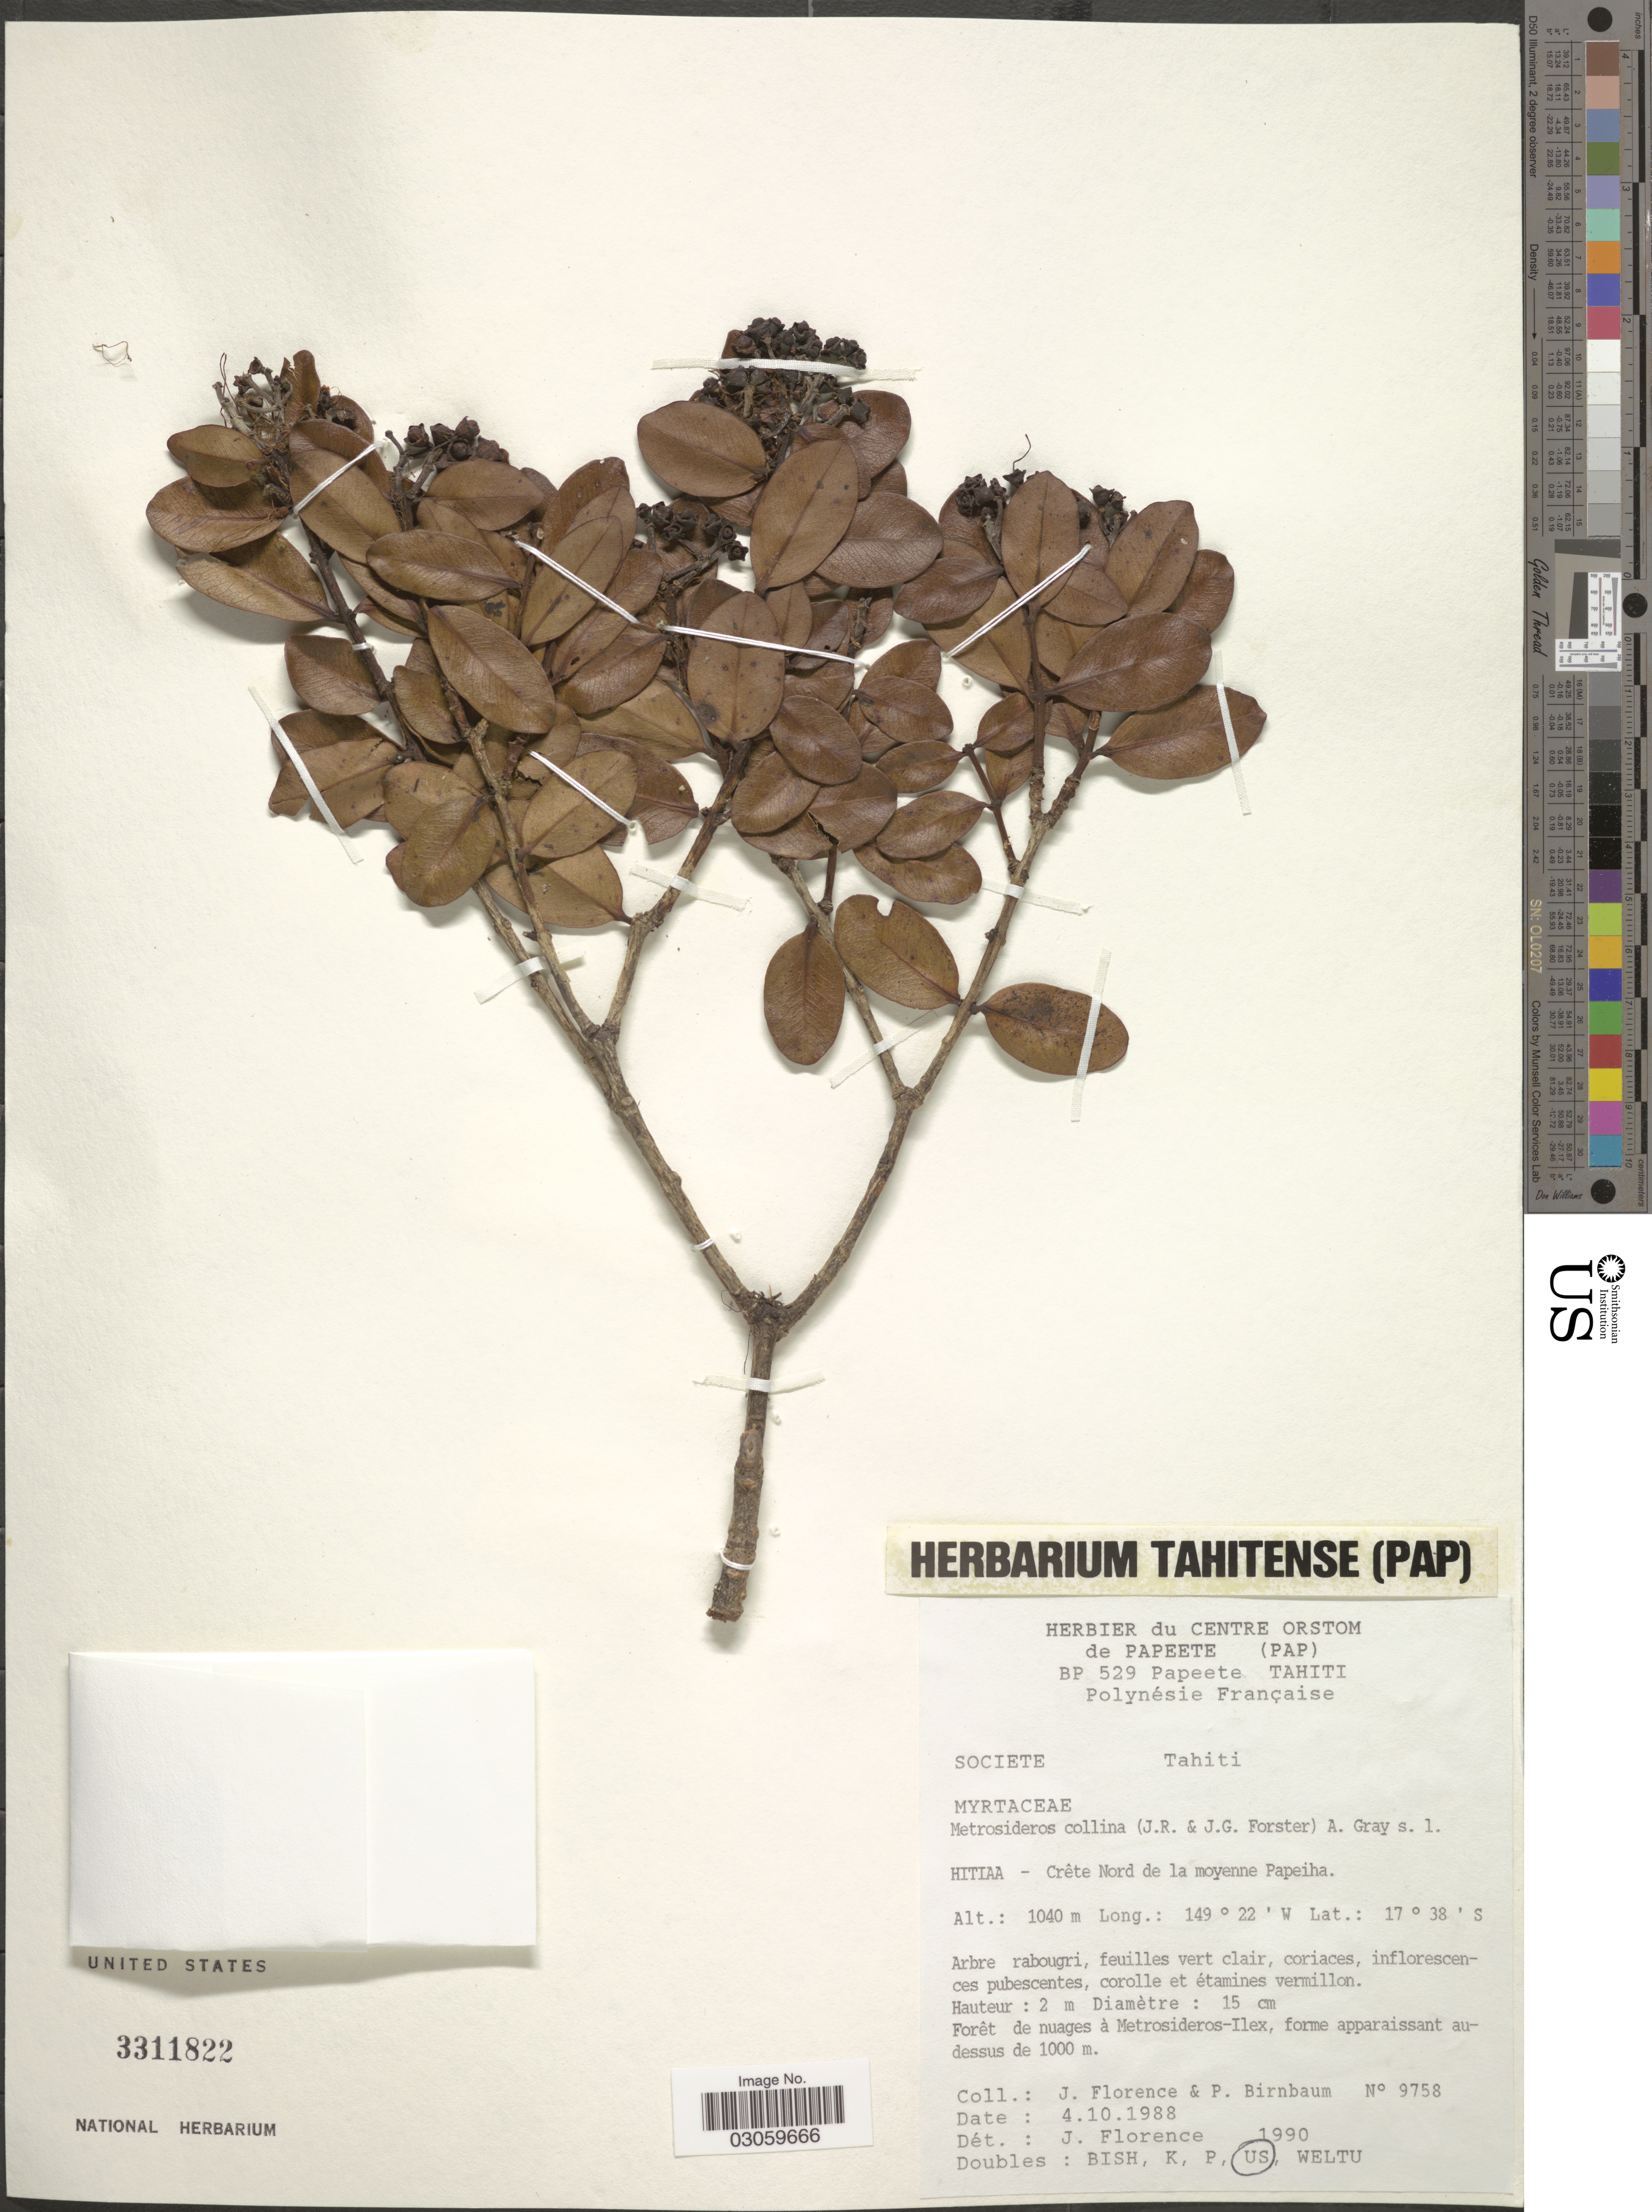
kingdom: Plantae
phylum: Tracheophyta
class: Magnoliopsida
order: Myrtales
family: Myrtaceae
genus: Metrosideros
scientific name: Metrosideros collina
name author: (J.R. Forst. & G. Forst.) A. Gray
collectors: J. Florence & P. Birnbaum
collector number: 9758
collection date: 1988-10-04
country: French Polynesia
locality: Societe. Tahiti. Hitiaa - Crête Nord de la moyenne Papeiha.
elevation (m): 1040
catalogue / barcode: US 3311822